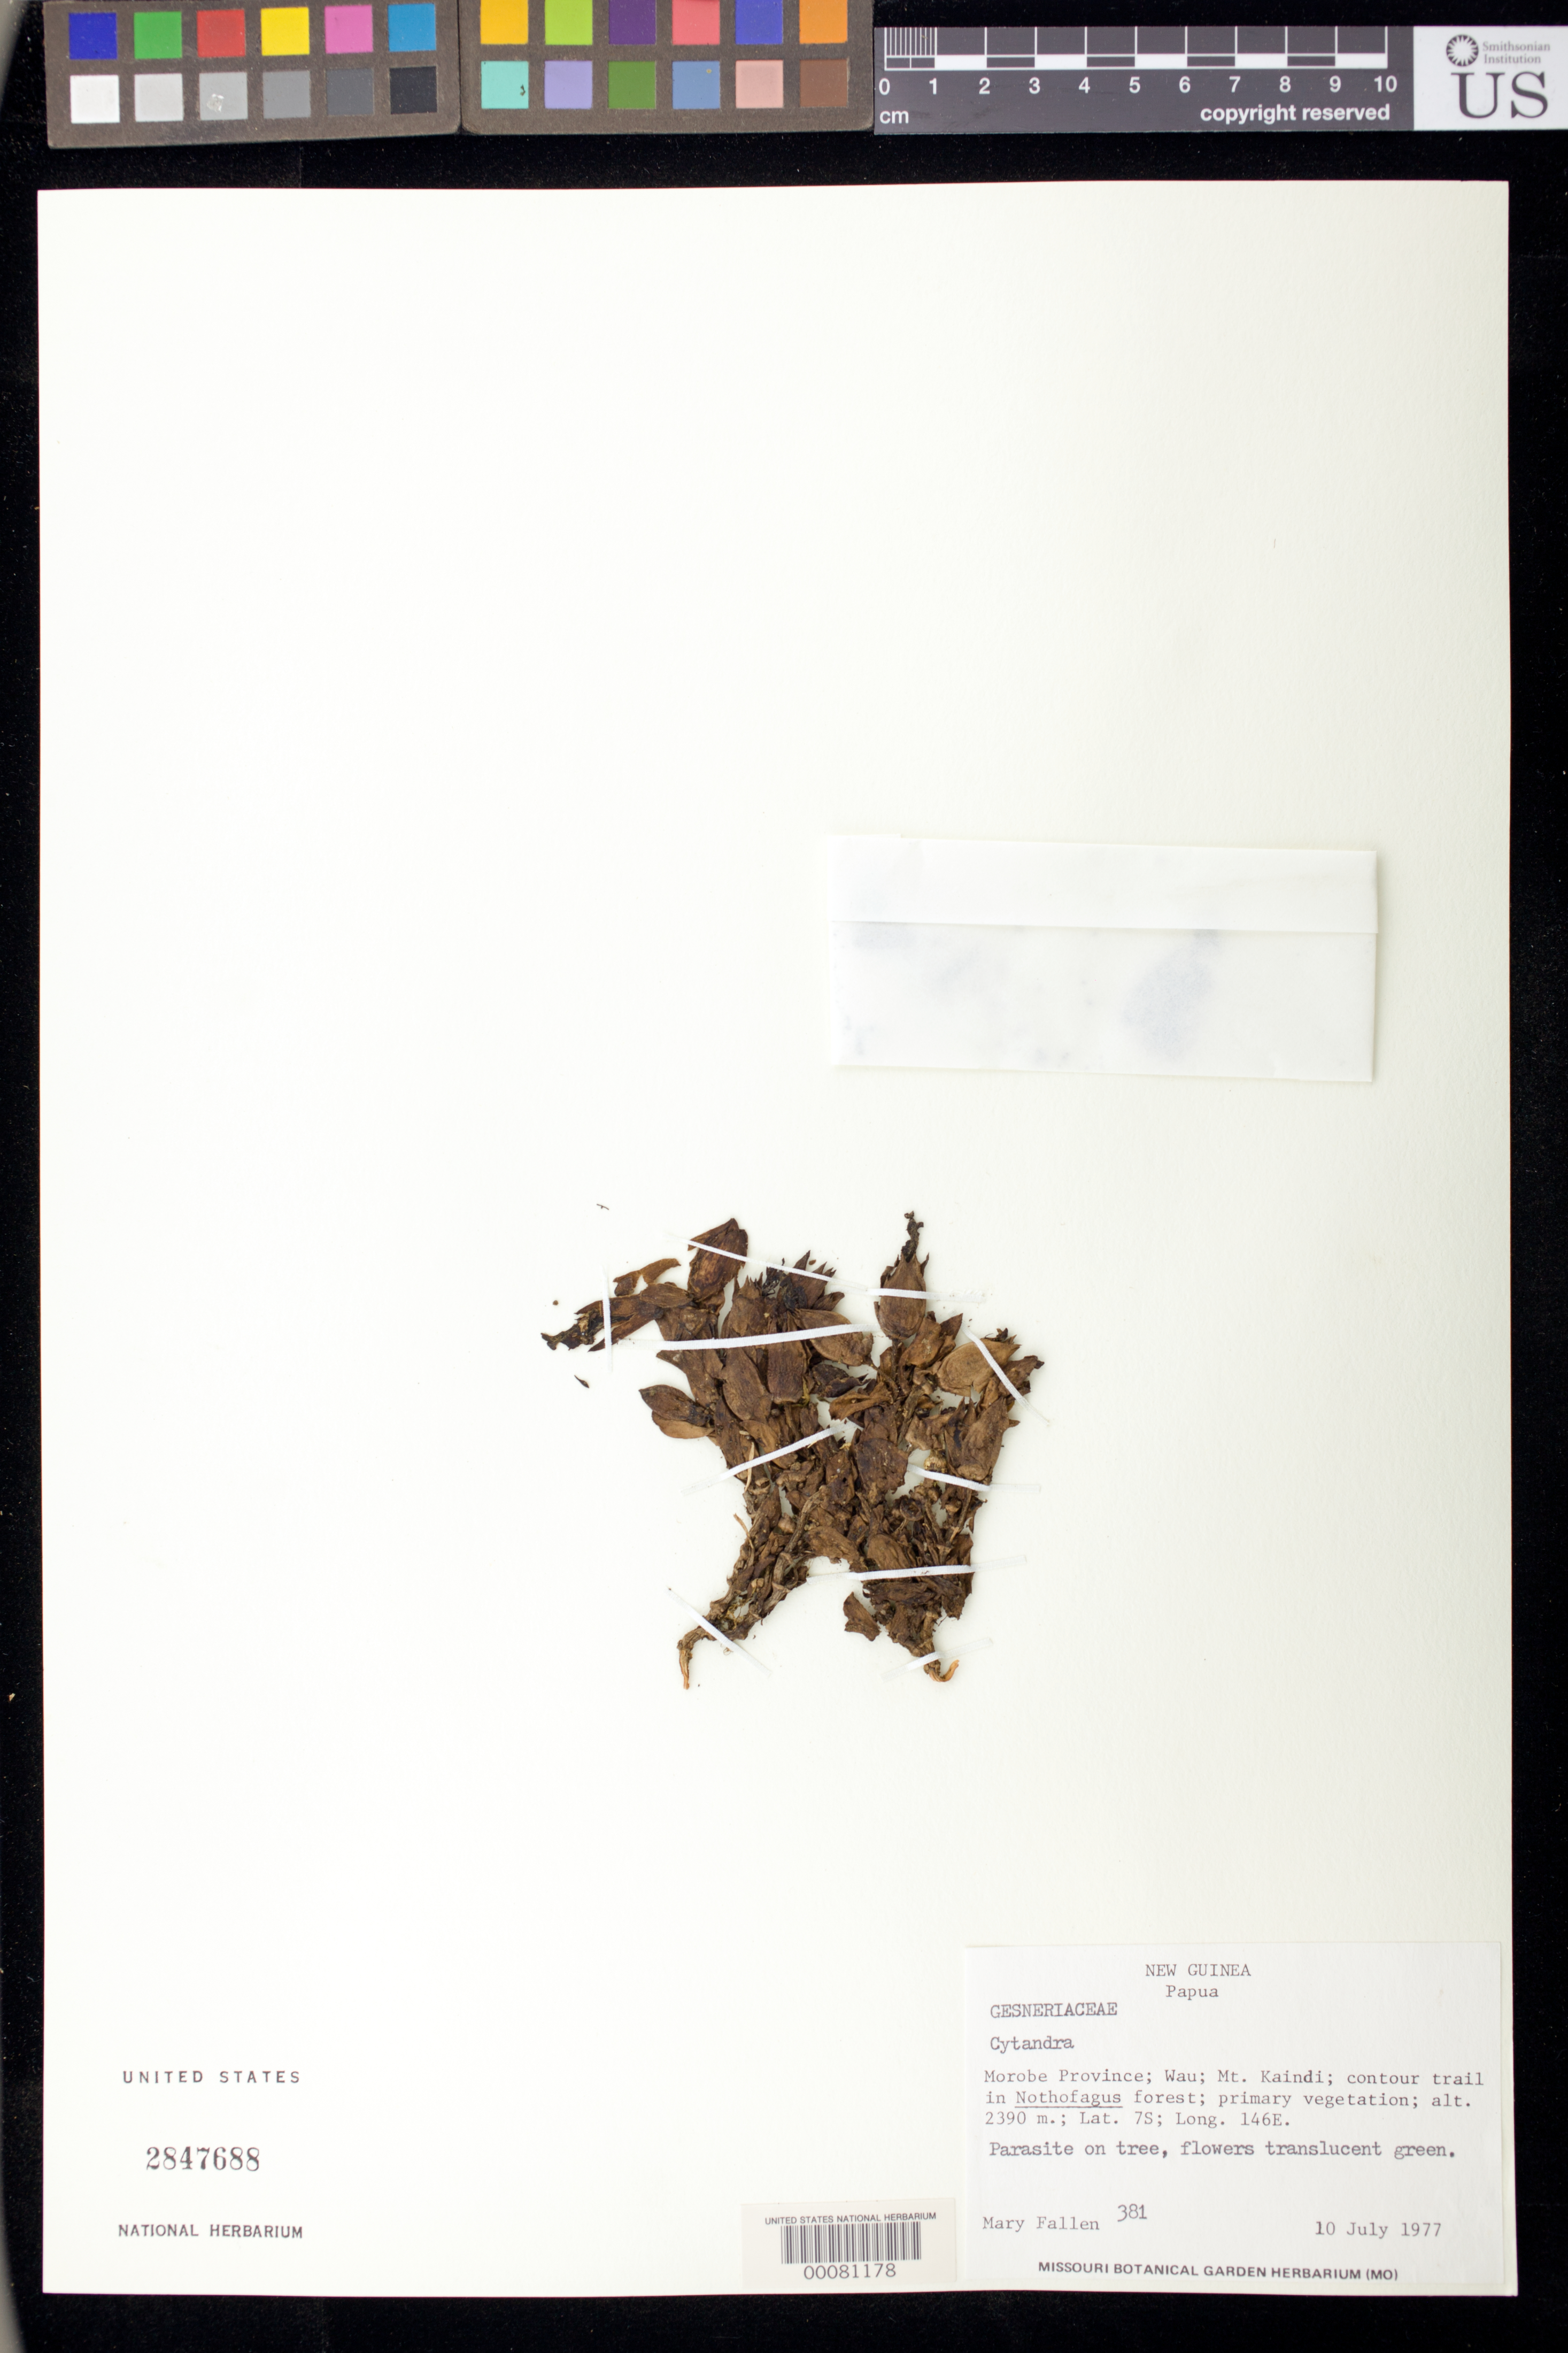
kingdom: Plantae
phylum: Tracheophyta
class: Magnoliopsida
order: Lamiales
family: Gesneriaceae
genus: Cyrtandra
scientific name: Cyrtandra sp.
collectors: M. Fallen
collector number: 381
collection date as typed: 10 Jul 1977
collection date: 1977-07-10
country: Papua New Guinea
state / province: Morobe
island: New Guinea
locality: Morobe province, wau, mt kaindi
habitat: Contour trail in nothofagus forest, primary vegetation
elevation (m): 2390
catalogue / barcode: US 2847688